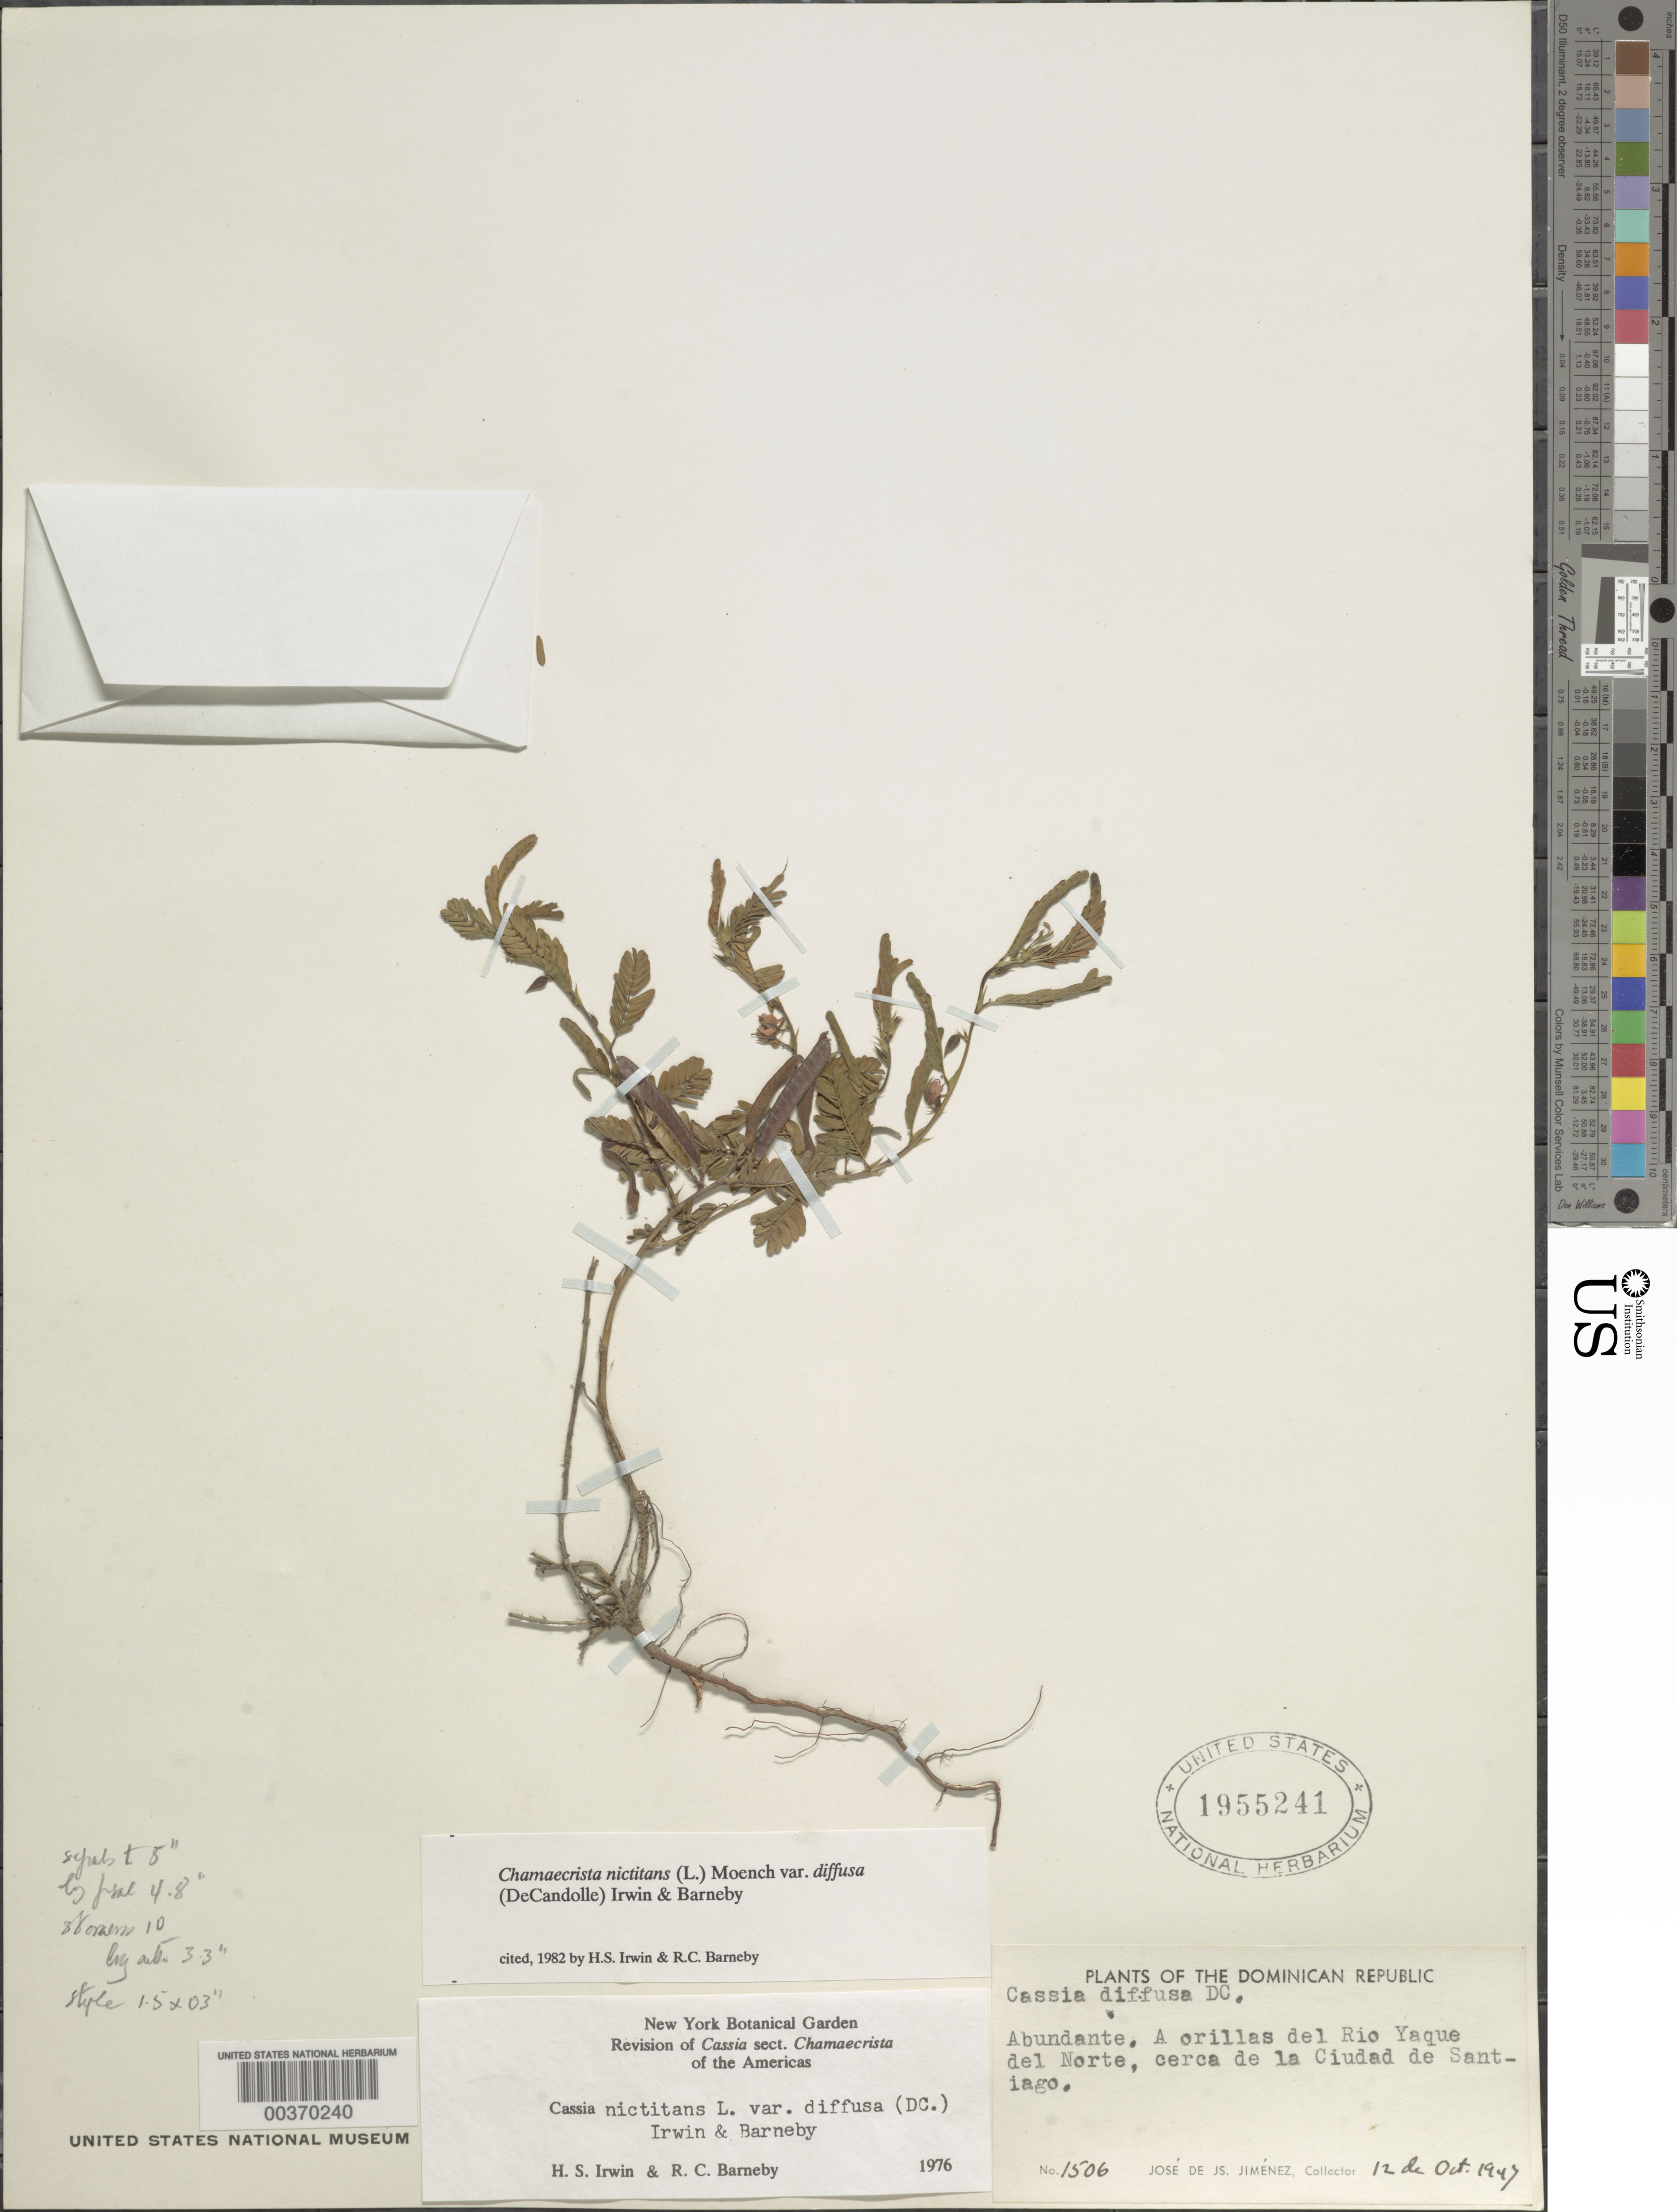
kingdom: Plantae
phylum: Tracheophyta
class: Magnoliopsida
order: Fabales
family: Fabaceae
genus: Chamaecrista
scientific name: Chamaecrista nictitans var. diffusa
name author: (DC.) H.S. Irwin & Barneby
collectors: J. J. Jiménez Almonte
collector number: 1506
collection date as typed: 12 Oct 1947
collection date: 1947-10-12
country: Dominican Republic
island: Hispaniola Island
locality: A orillas del rio yaque del norte, cerca de la ciudad de santiago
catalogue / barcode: US 1955241